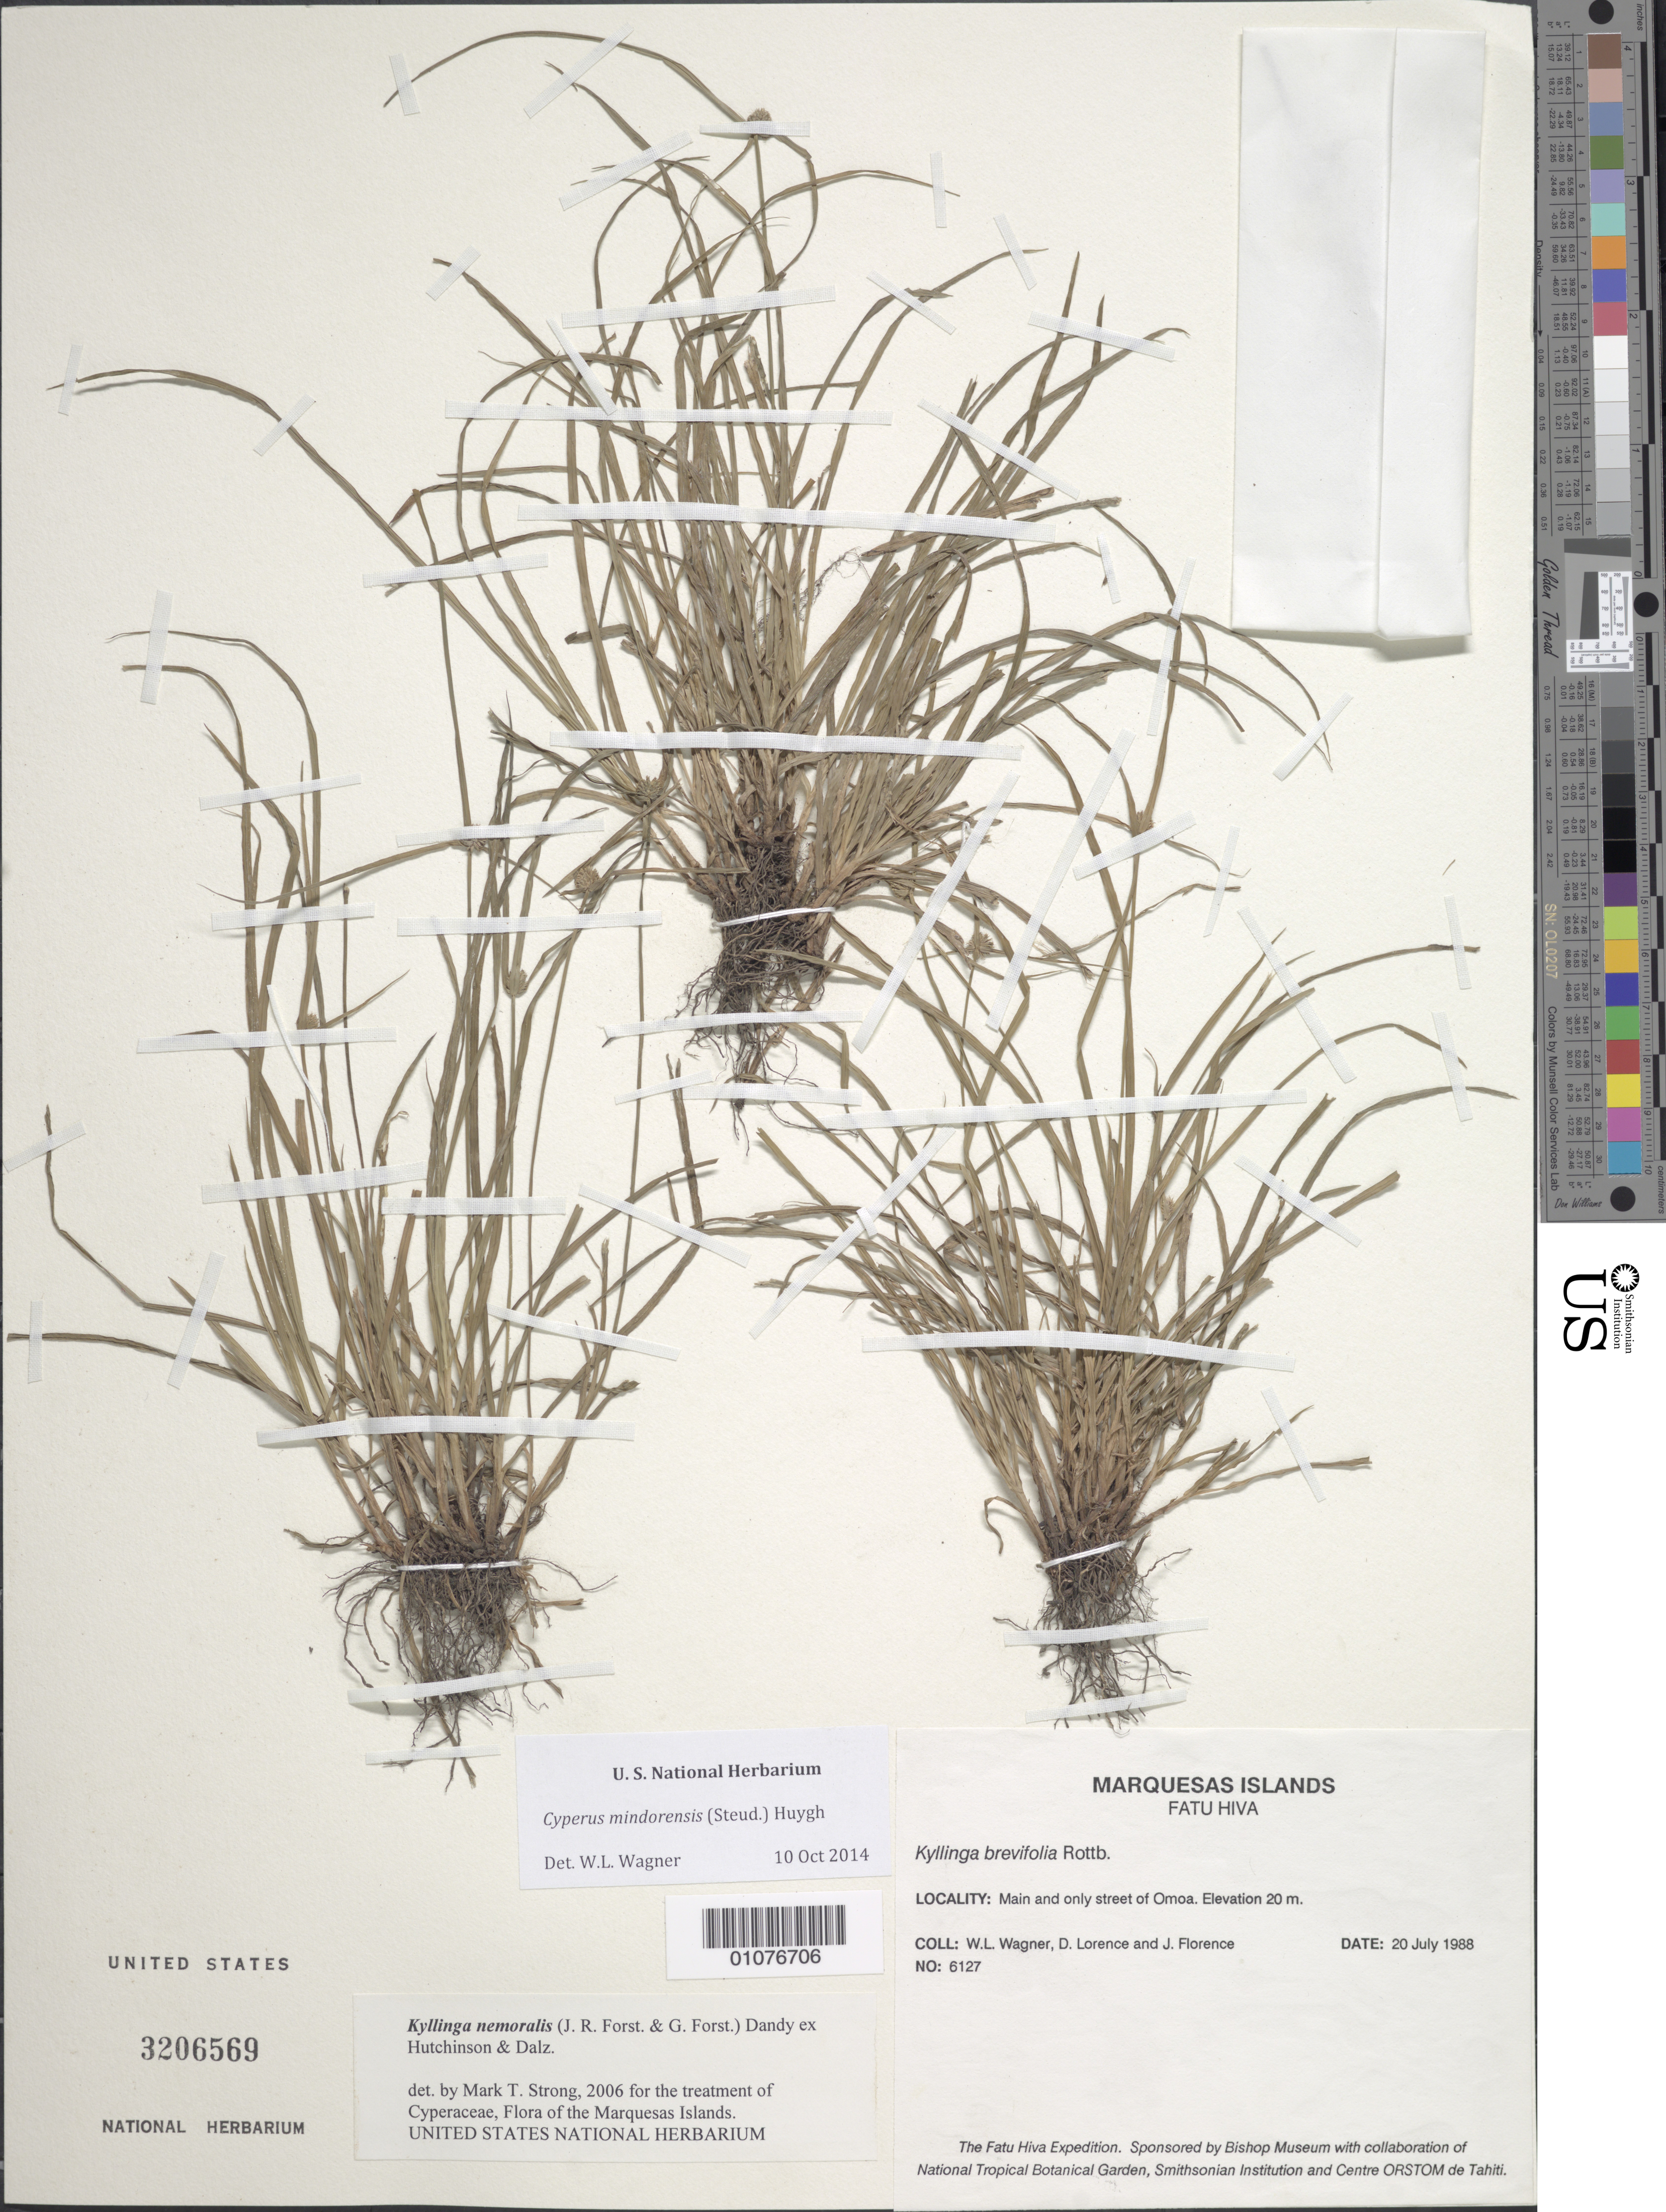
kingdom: Plantae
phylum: Tracheophyta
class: Liliopsida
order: Poales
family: Cyperaceae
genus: Cyperus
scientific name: Cyperus mindorensis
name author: (Steud.) Huygh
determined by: Wagner, W. L., (BOT), Smithsonian Institution - National Museum of Natural History (UNITED STATES)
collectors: W. L. Wagner, D. Lorence & J. Florence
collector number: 6127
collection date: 1988-07-20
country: French Polynesia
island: Fatu Hiva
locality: Main and only street of 'Omo'a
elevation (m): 20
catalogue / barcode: US 3206569